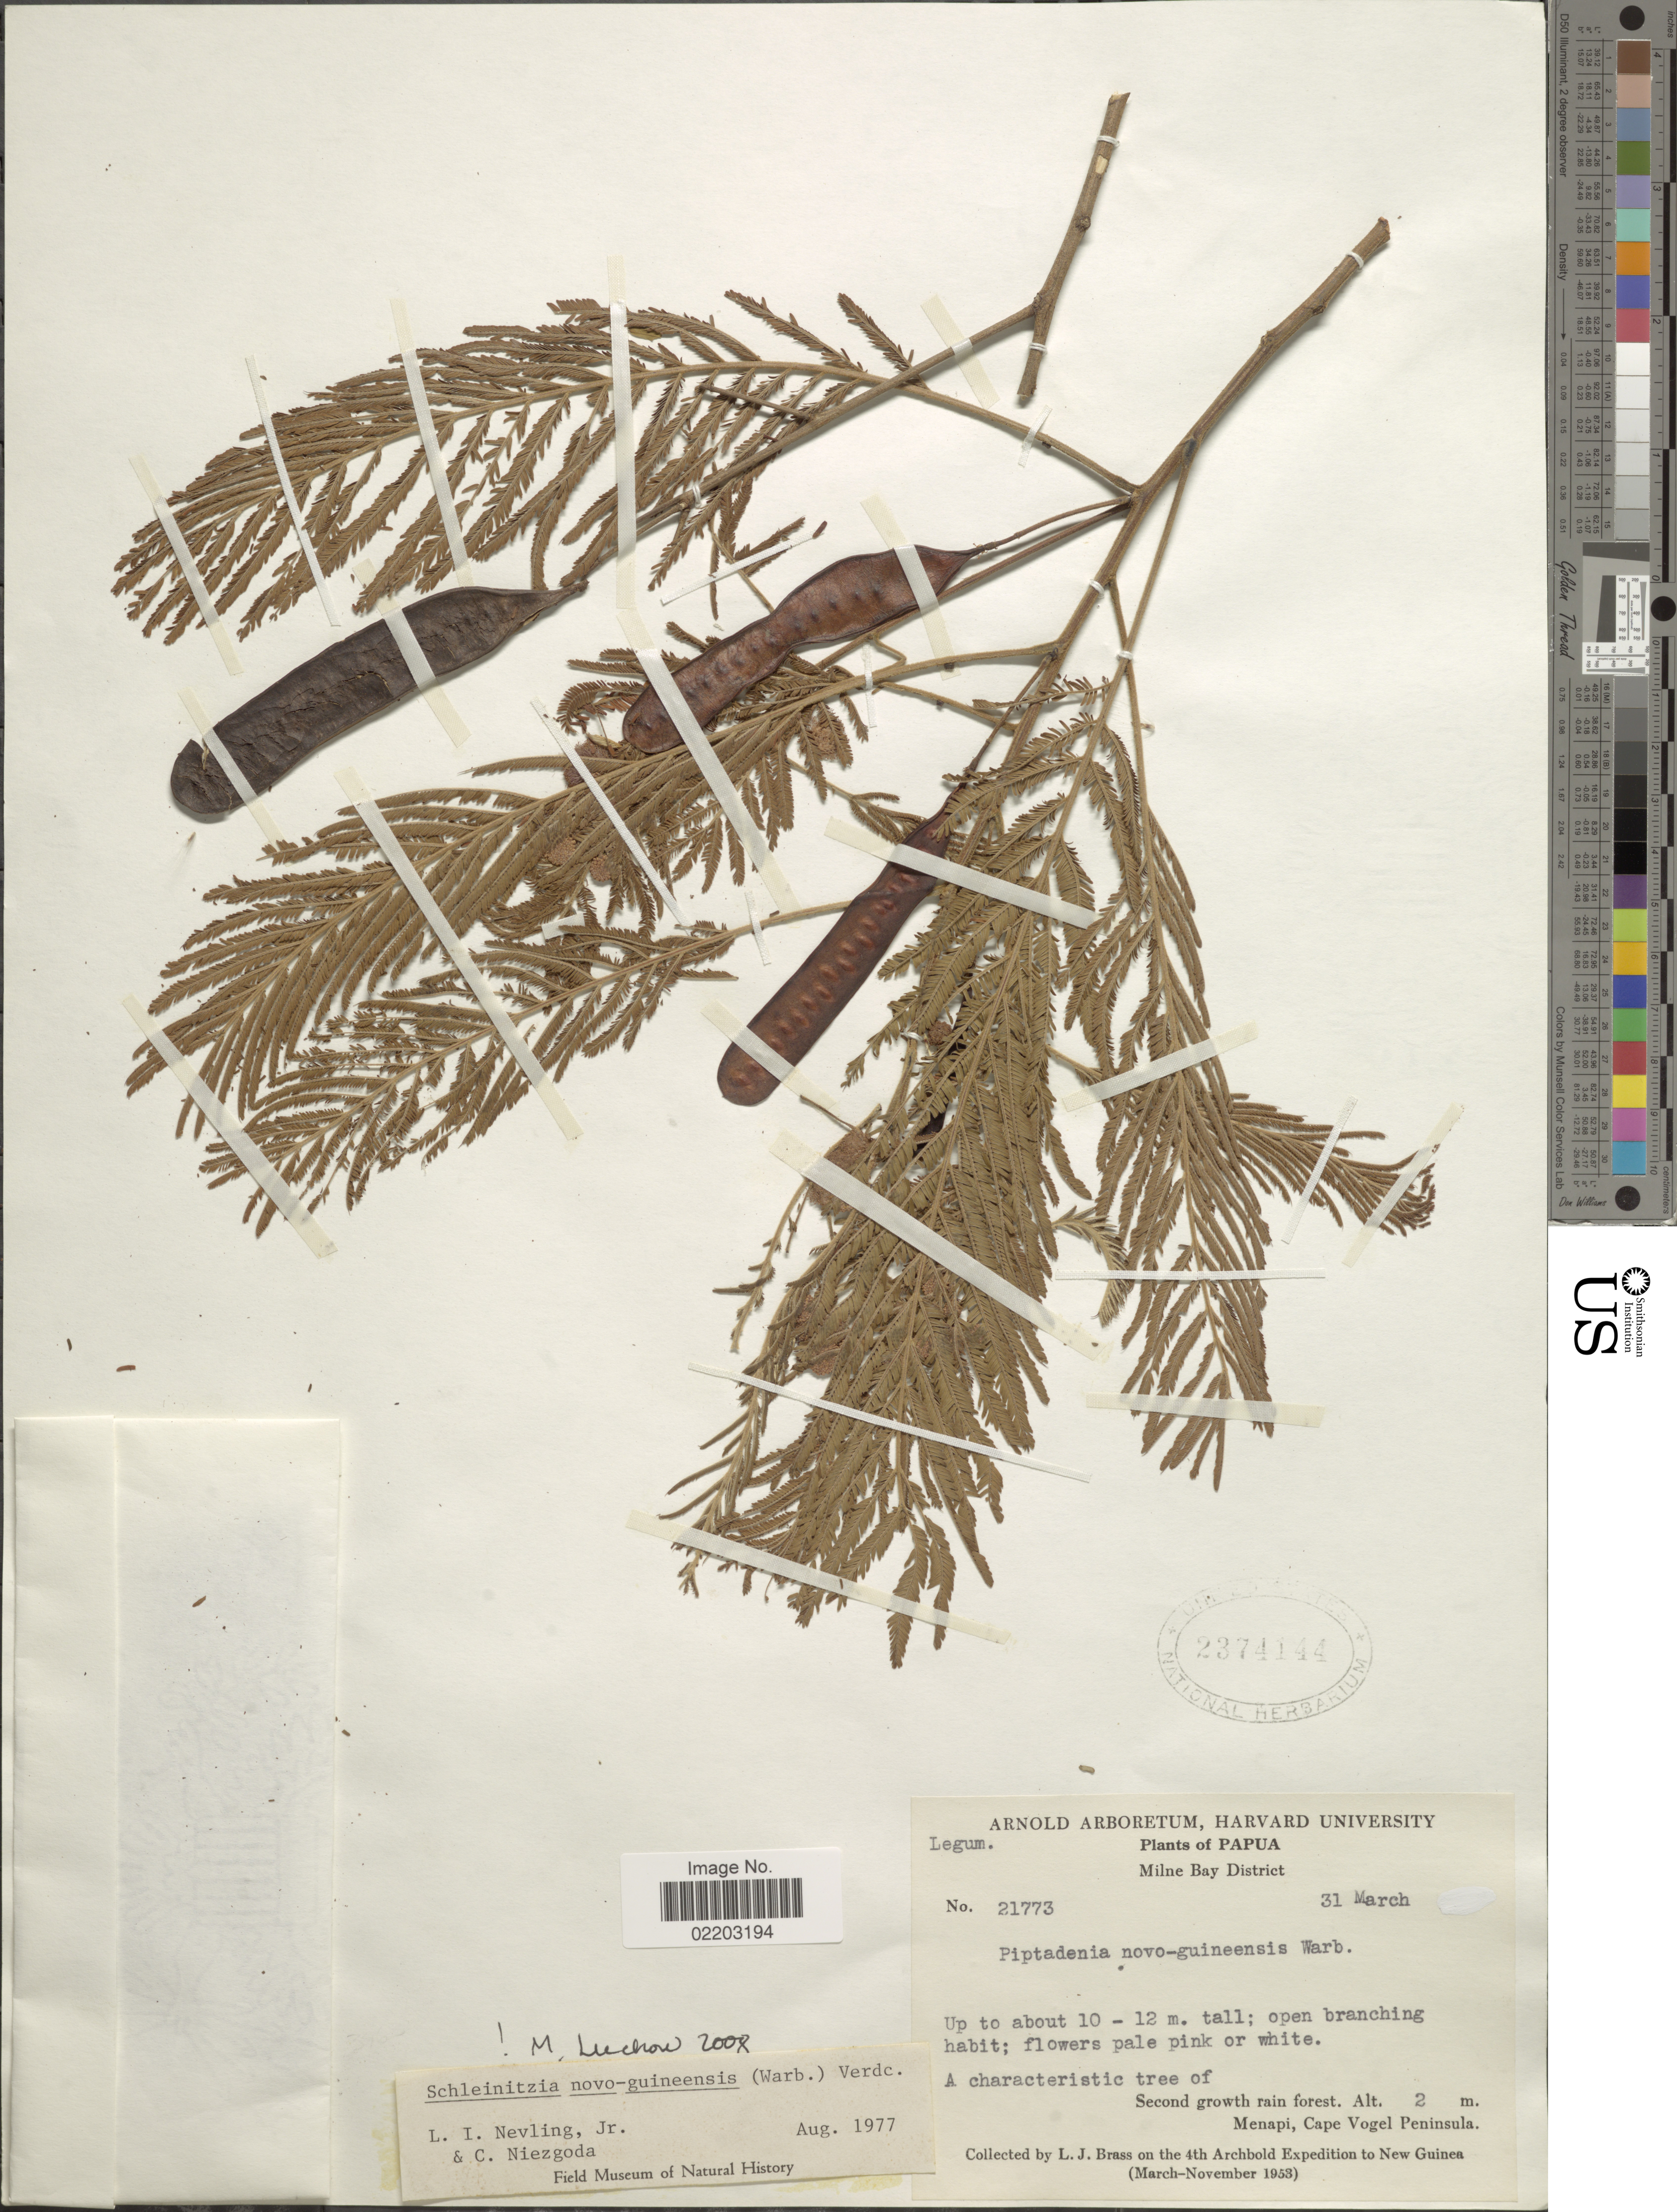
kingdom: Plantae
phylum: Tracheophyta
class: Magnoliopsida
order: Fabales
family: Fabaceae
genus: Schleinitzia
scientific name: Schleinitzia novoguineensis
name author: (Warb.) Verdc.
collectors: L. J. Brass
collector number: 21773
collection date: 1953-03-31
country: Papua New Guinea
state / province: Milne Bay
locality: Milne Bay District, Menapi, Cape Vogel Peninsula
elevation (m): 2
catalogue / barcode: US 2374144